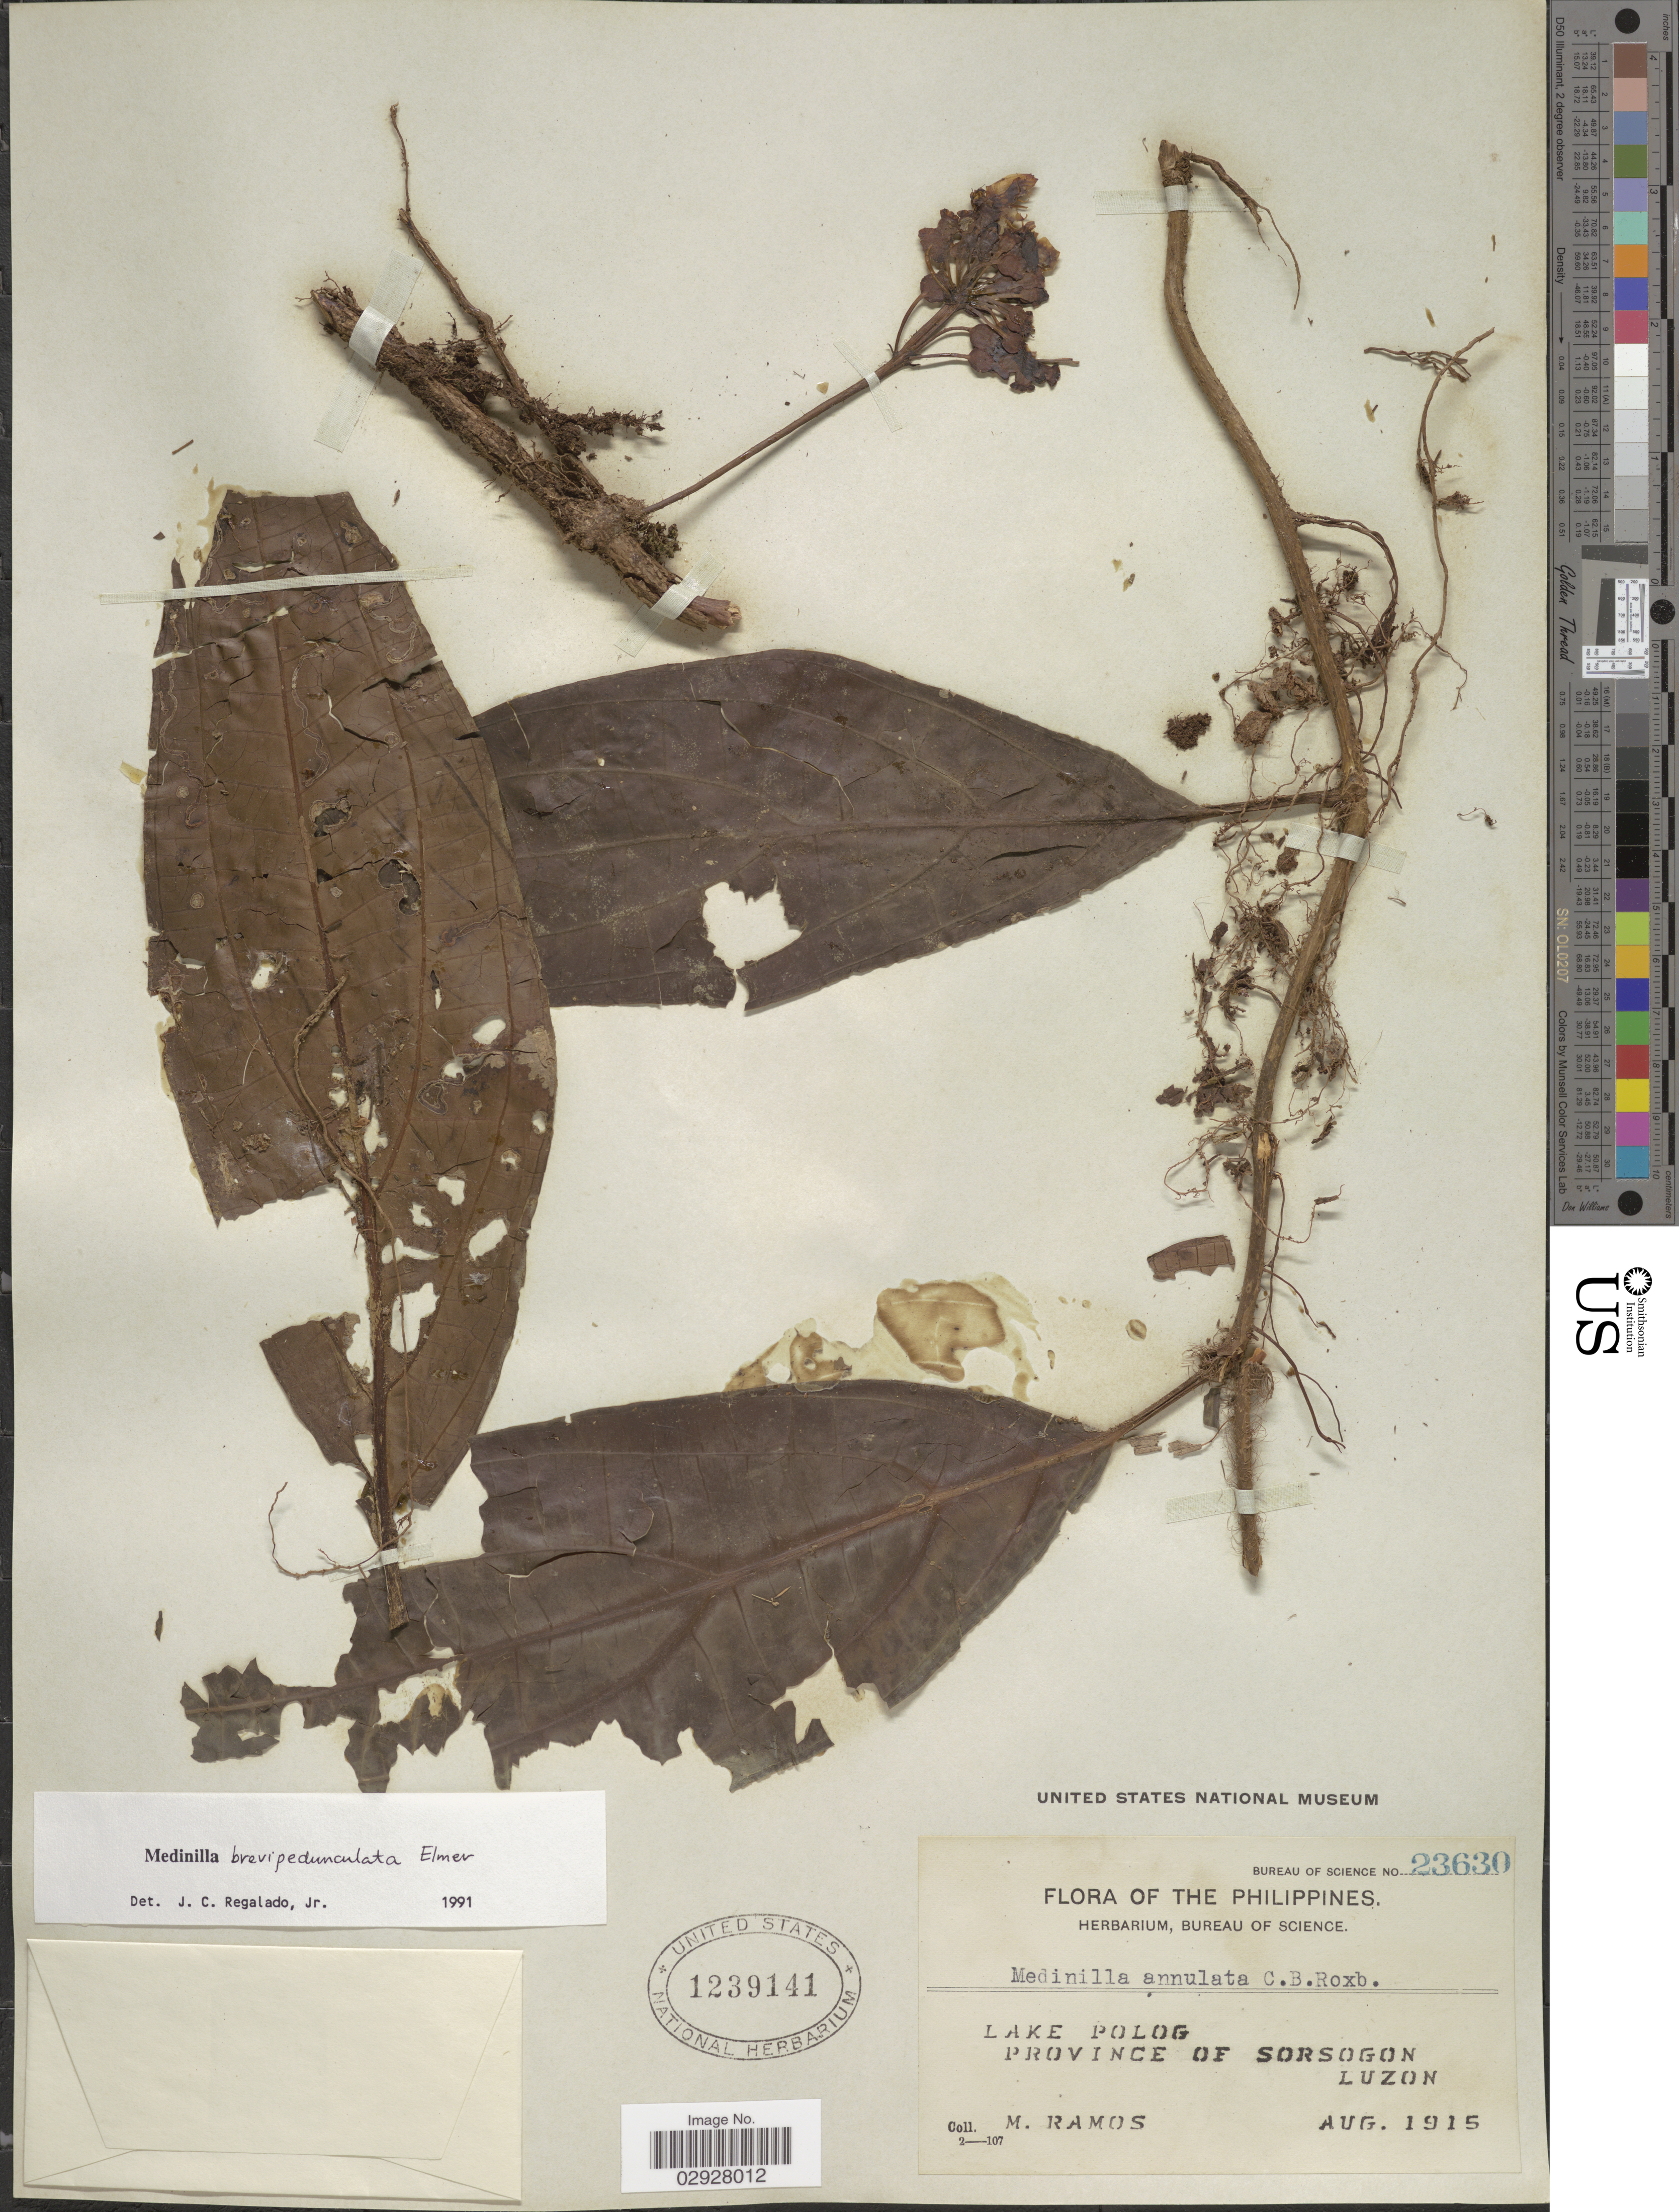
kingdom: Plantae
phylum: Tracheophyta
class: Magnoliopsida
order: Myrtales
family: Melastomataceae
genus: Medinilla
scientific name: Medinilla brevipedunculata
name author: Elmer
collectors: M. Ramos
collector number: Bureau of Science 23630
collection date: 1915-08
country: Philippines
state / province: Bicol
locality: Lake Polog, Province of Sorsogon, Luzon.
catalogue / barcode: US 1239141